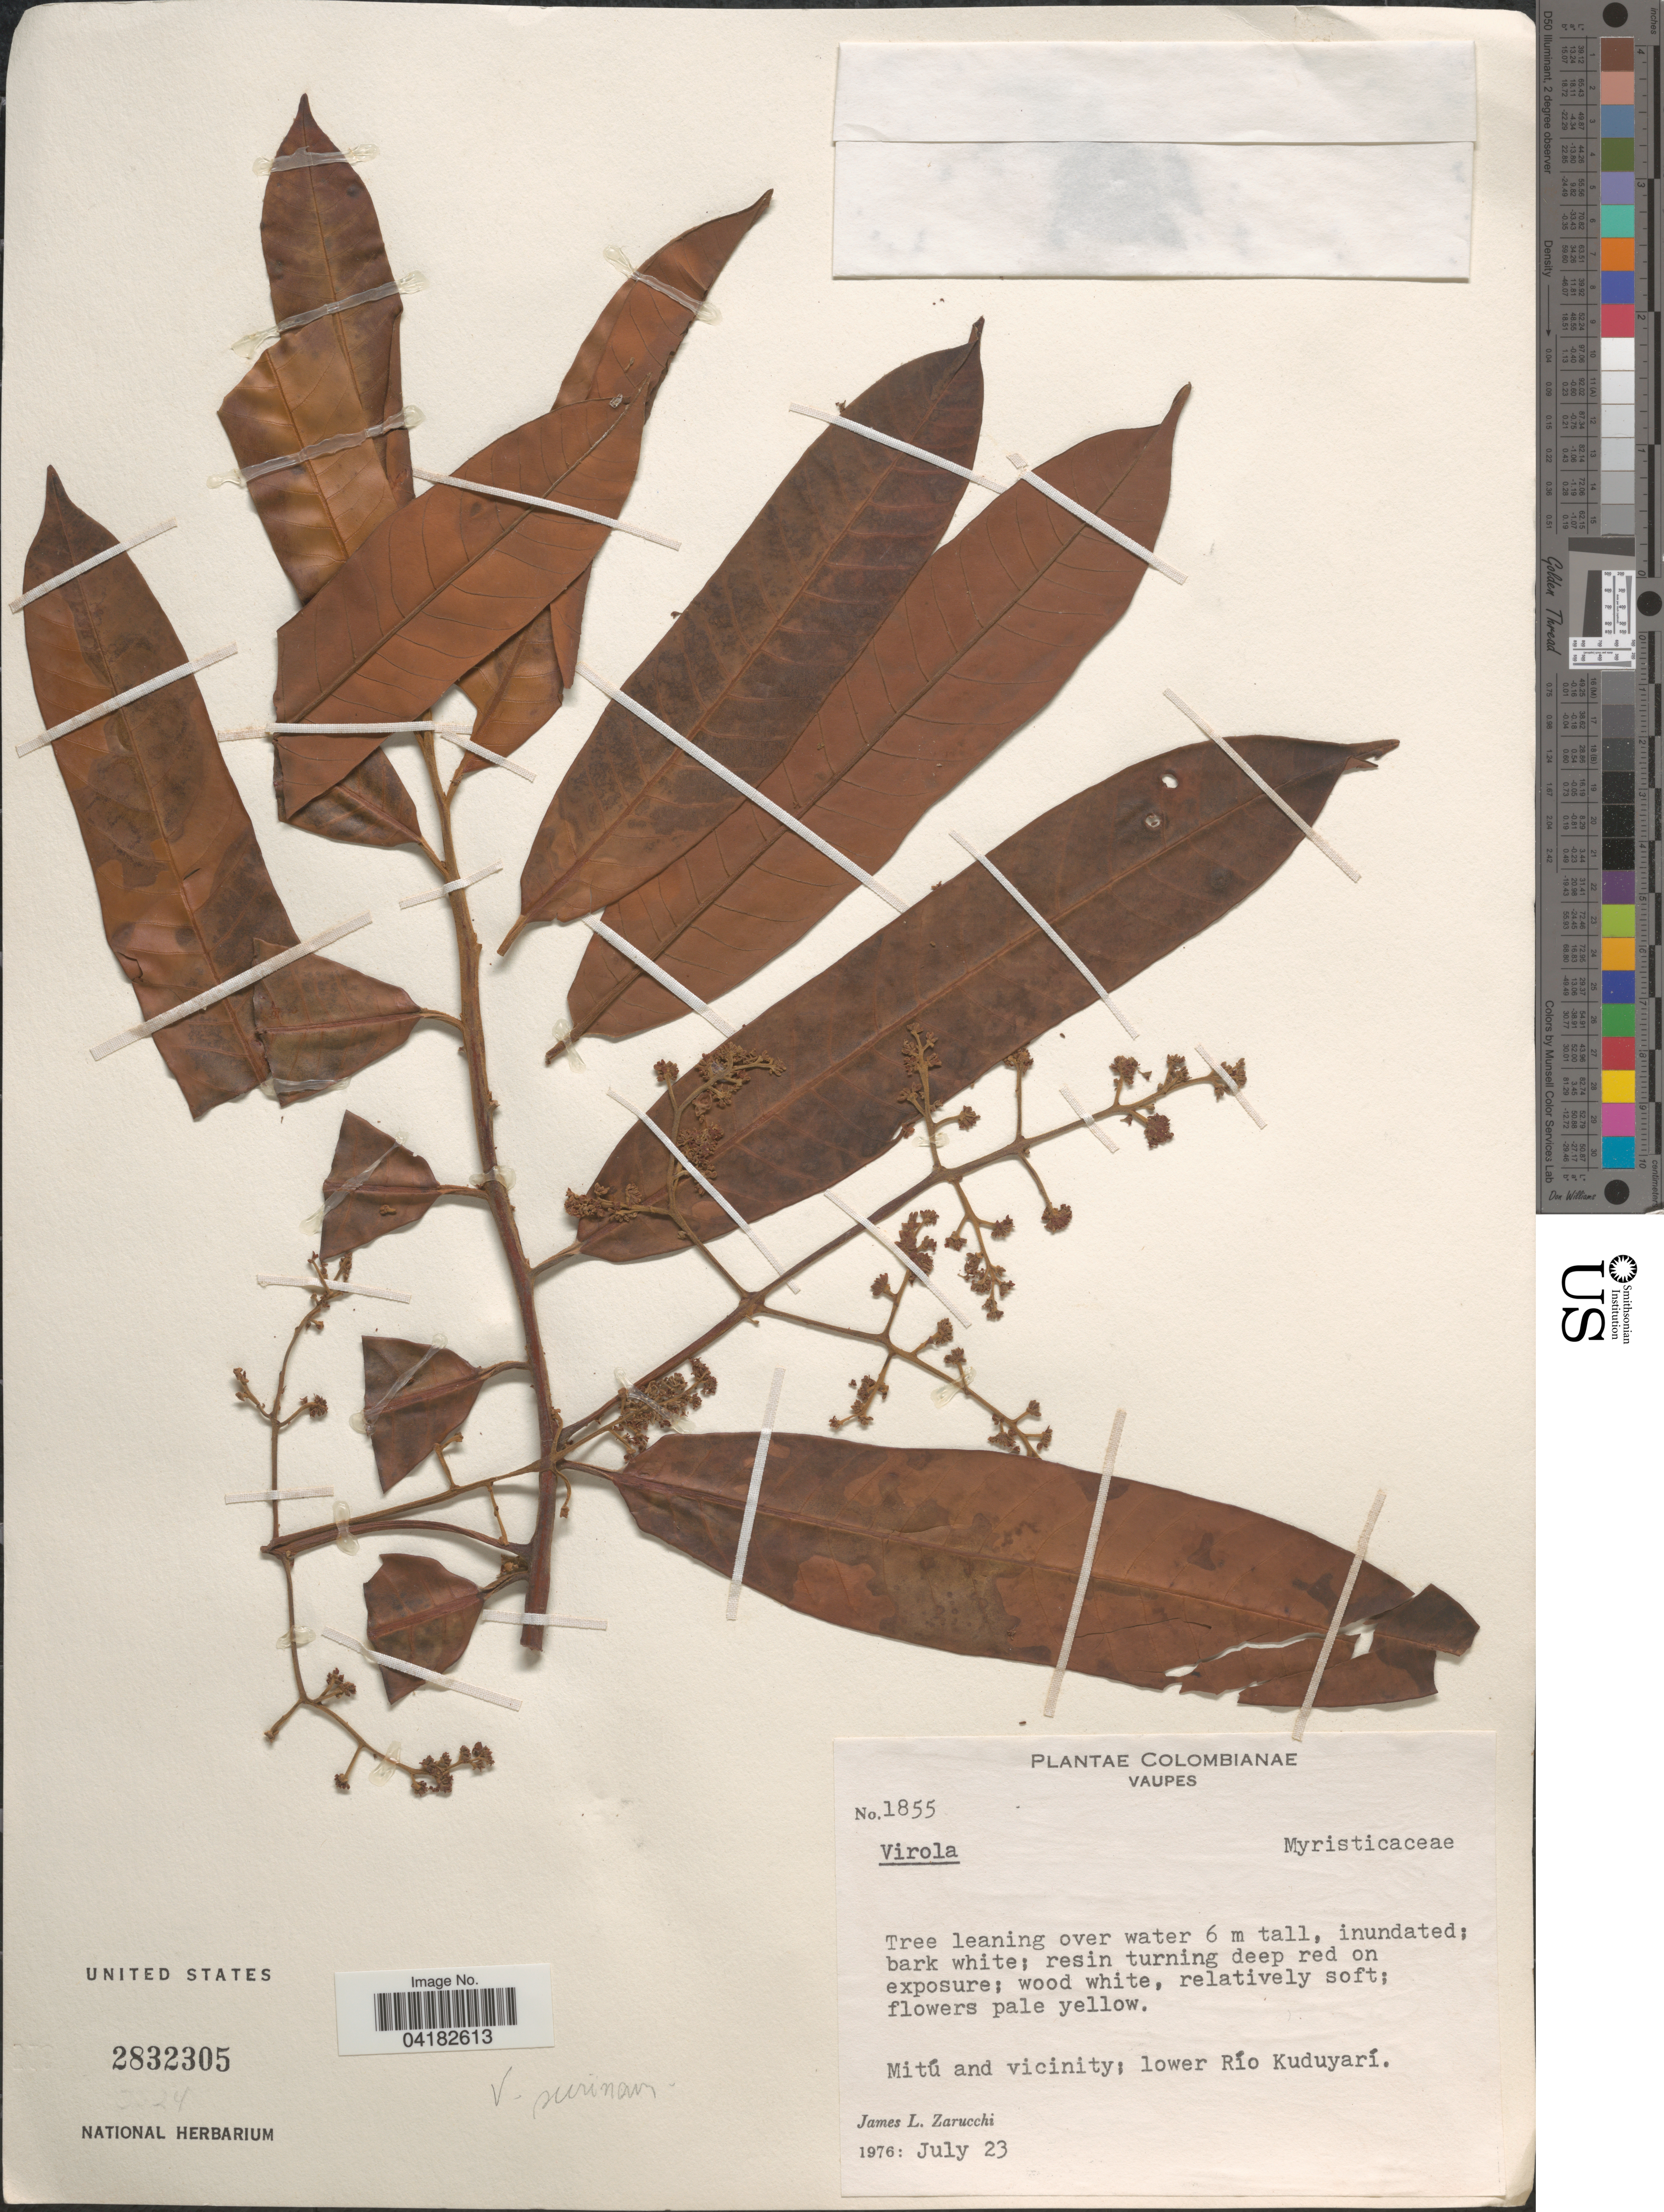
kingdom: Plantae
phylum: Tracheophyta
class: Magnoliopsida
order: Magnoliales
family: Myristicaceae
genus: Virola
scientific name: Virola sp.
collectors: J. L. Zarucchi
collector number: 1855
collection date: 1976-07-23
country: Colombia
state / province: Vaupés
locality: Colombianae. Mitú and vicinity; lower Río Kuduyarí.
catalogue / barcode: US 2832305